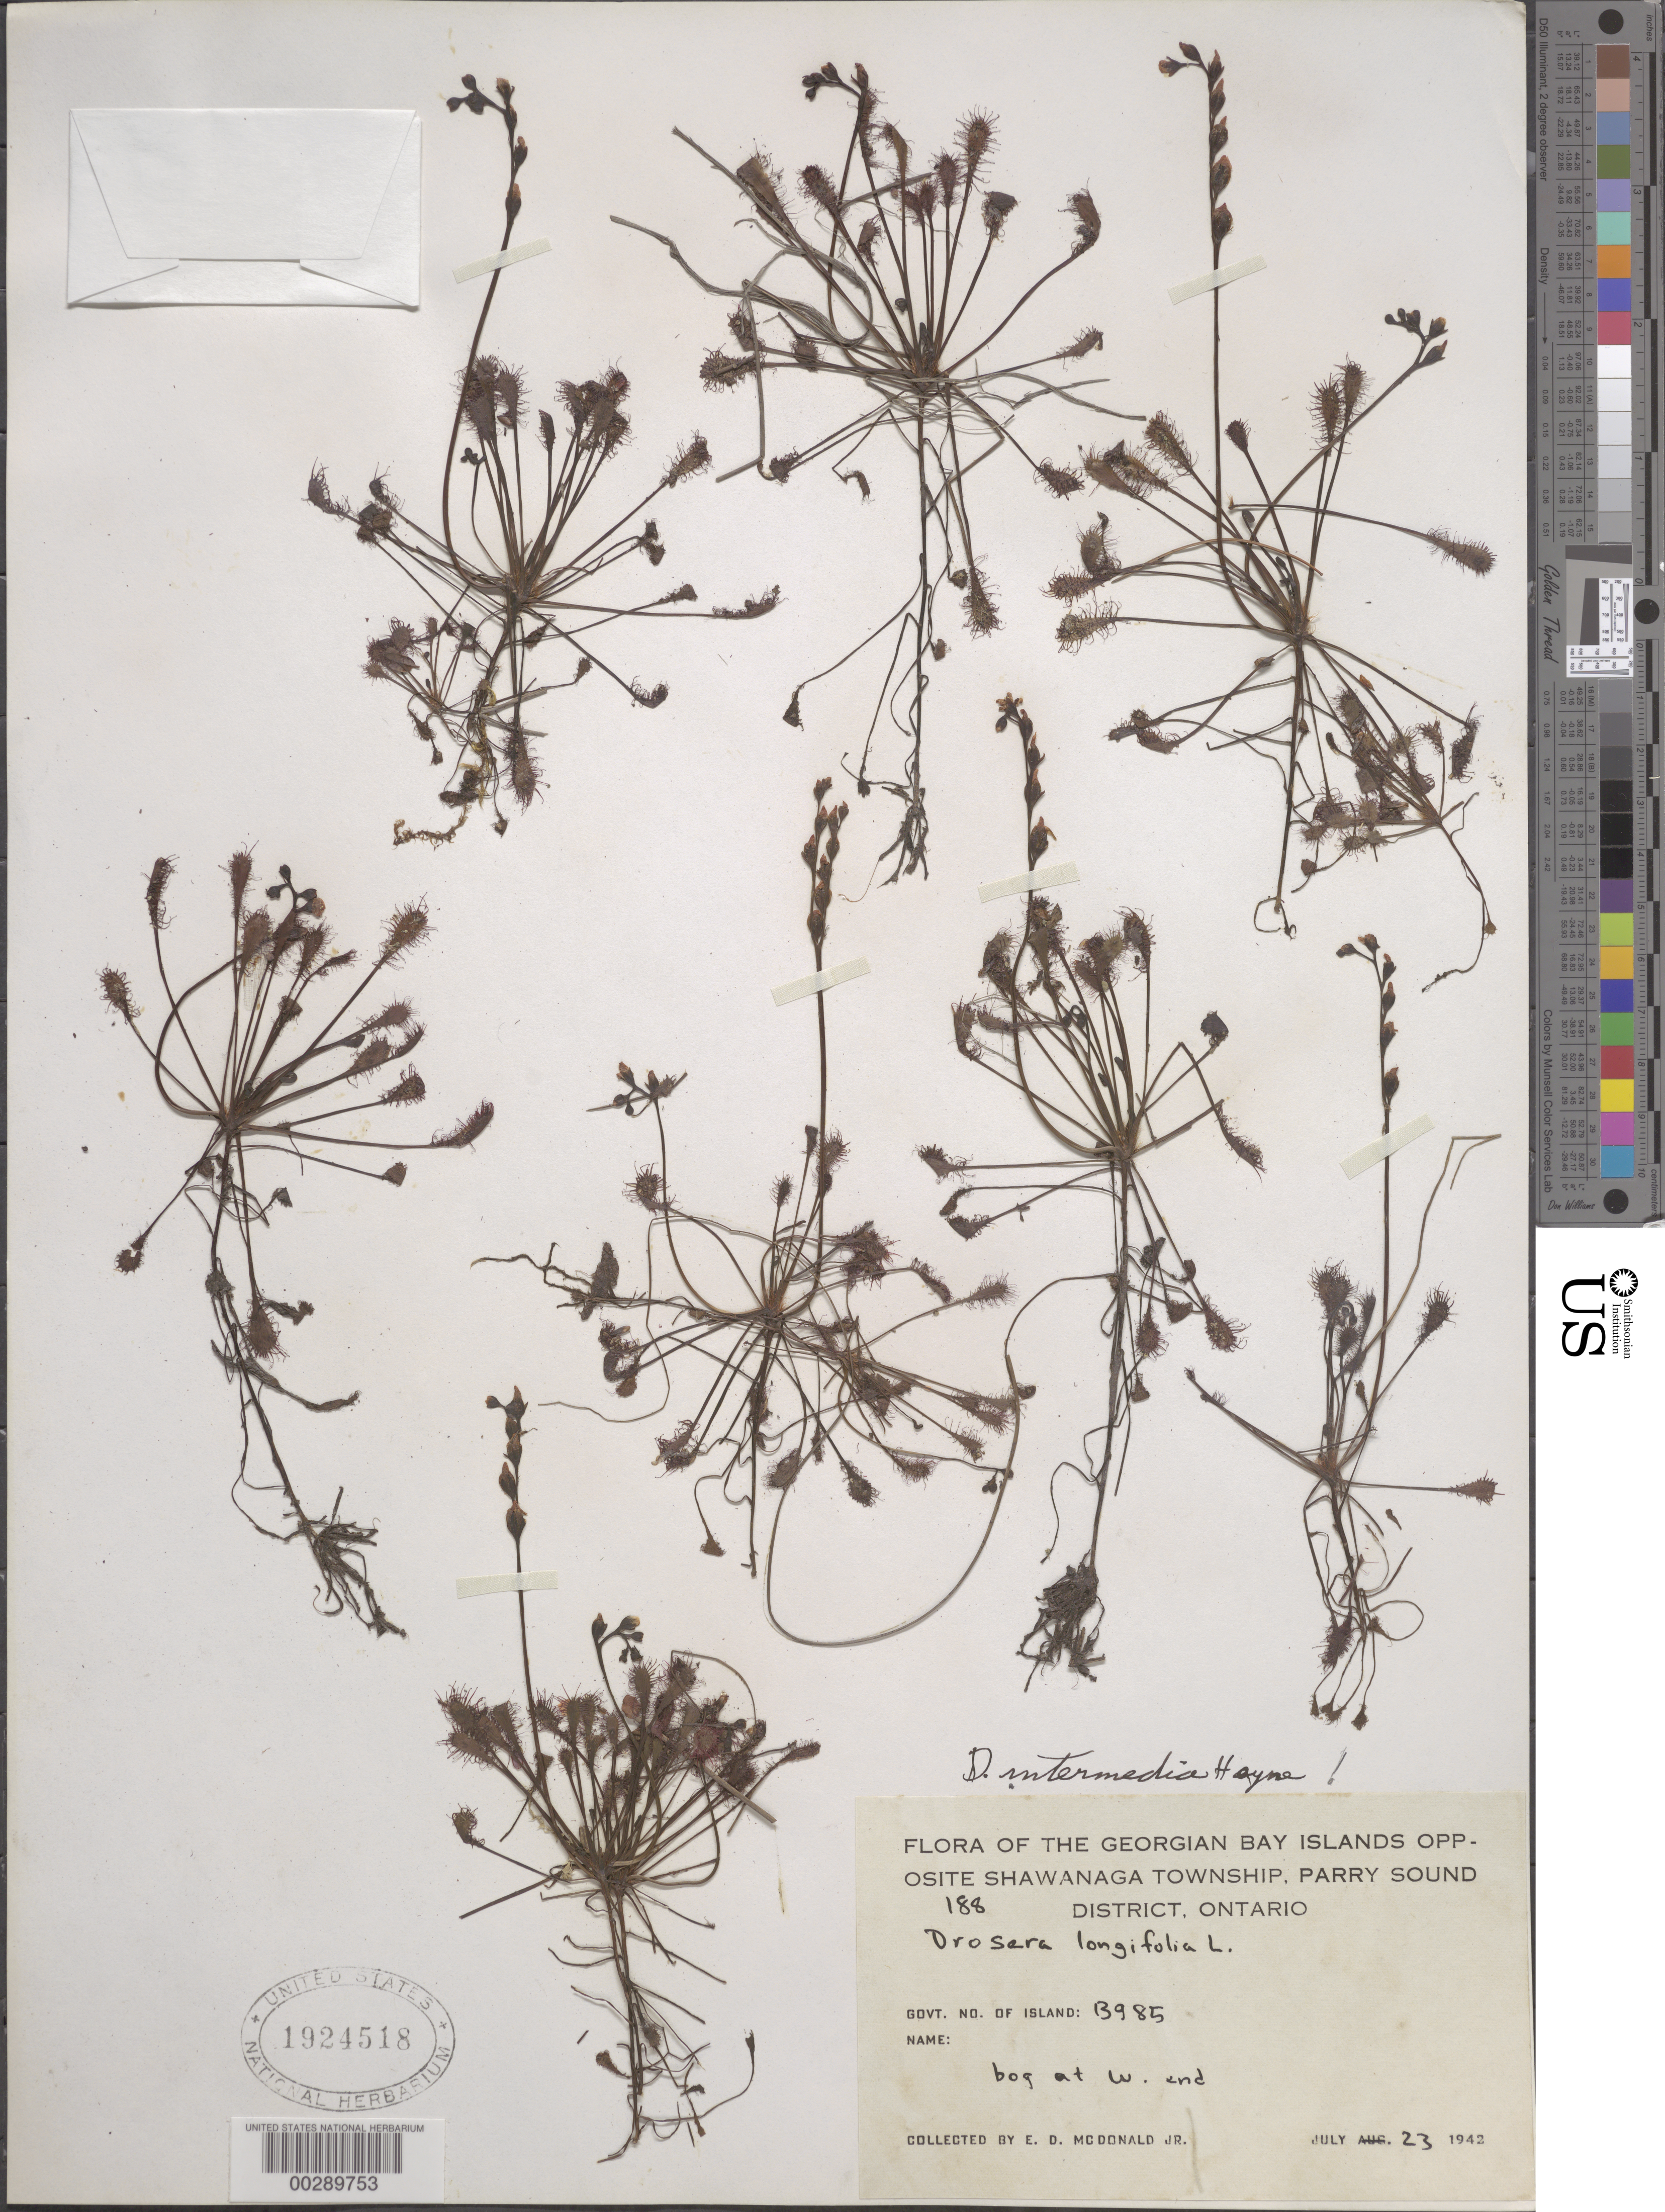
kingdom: Plantae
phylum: Tracheophyta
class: Magnoliopsida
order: Caryophyllales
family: Droseraceae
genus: Drosera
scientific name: Drosera intermedia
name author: Hayne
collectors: E. D. McDonald Jr.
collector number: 188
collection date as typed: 23 Jul 1942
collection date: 1942-07-23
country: Canada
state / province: Ontario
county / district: Parry Sound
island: Georgian Bay Islands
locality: Georgian Bay Is., opposite Shawanaga Township, Govt. no. of island: B985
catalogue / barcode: US 1924518